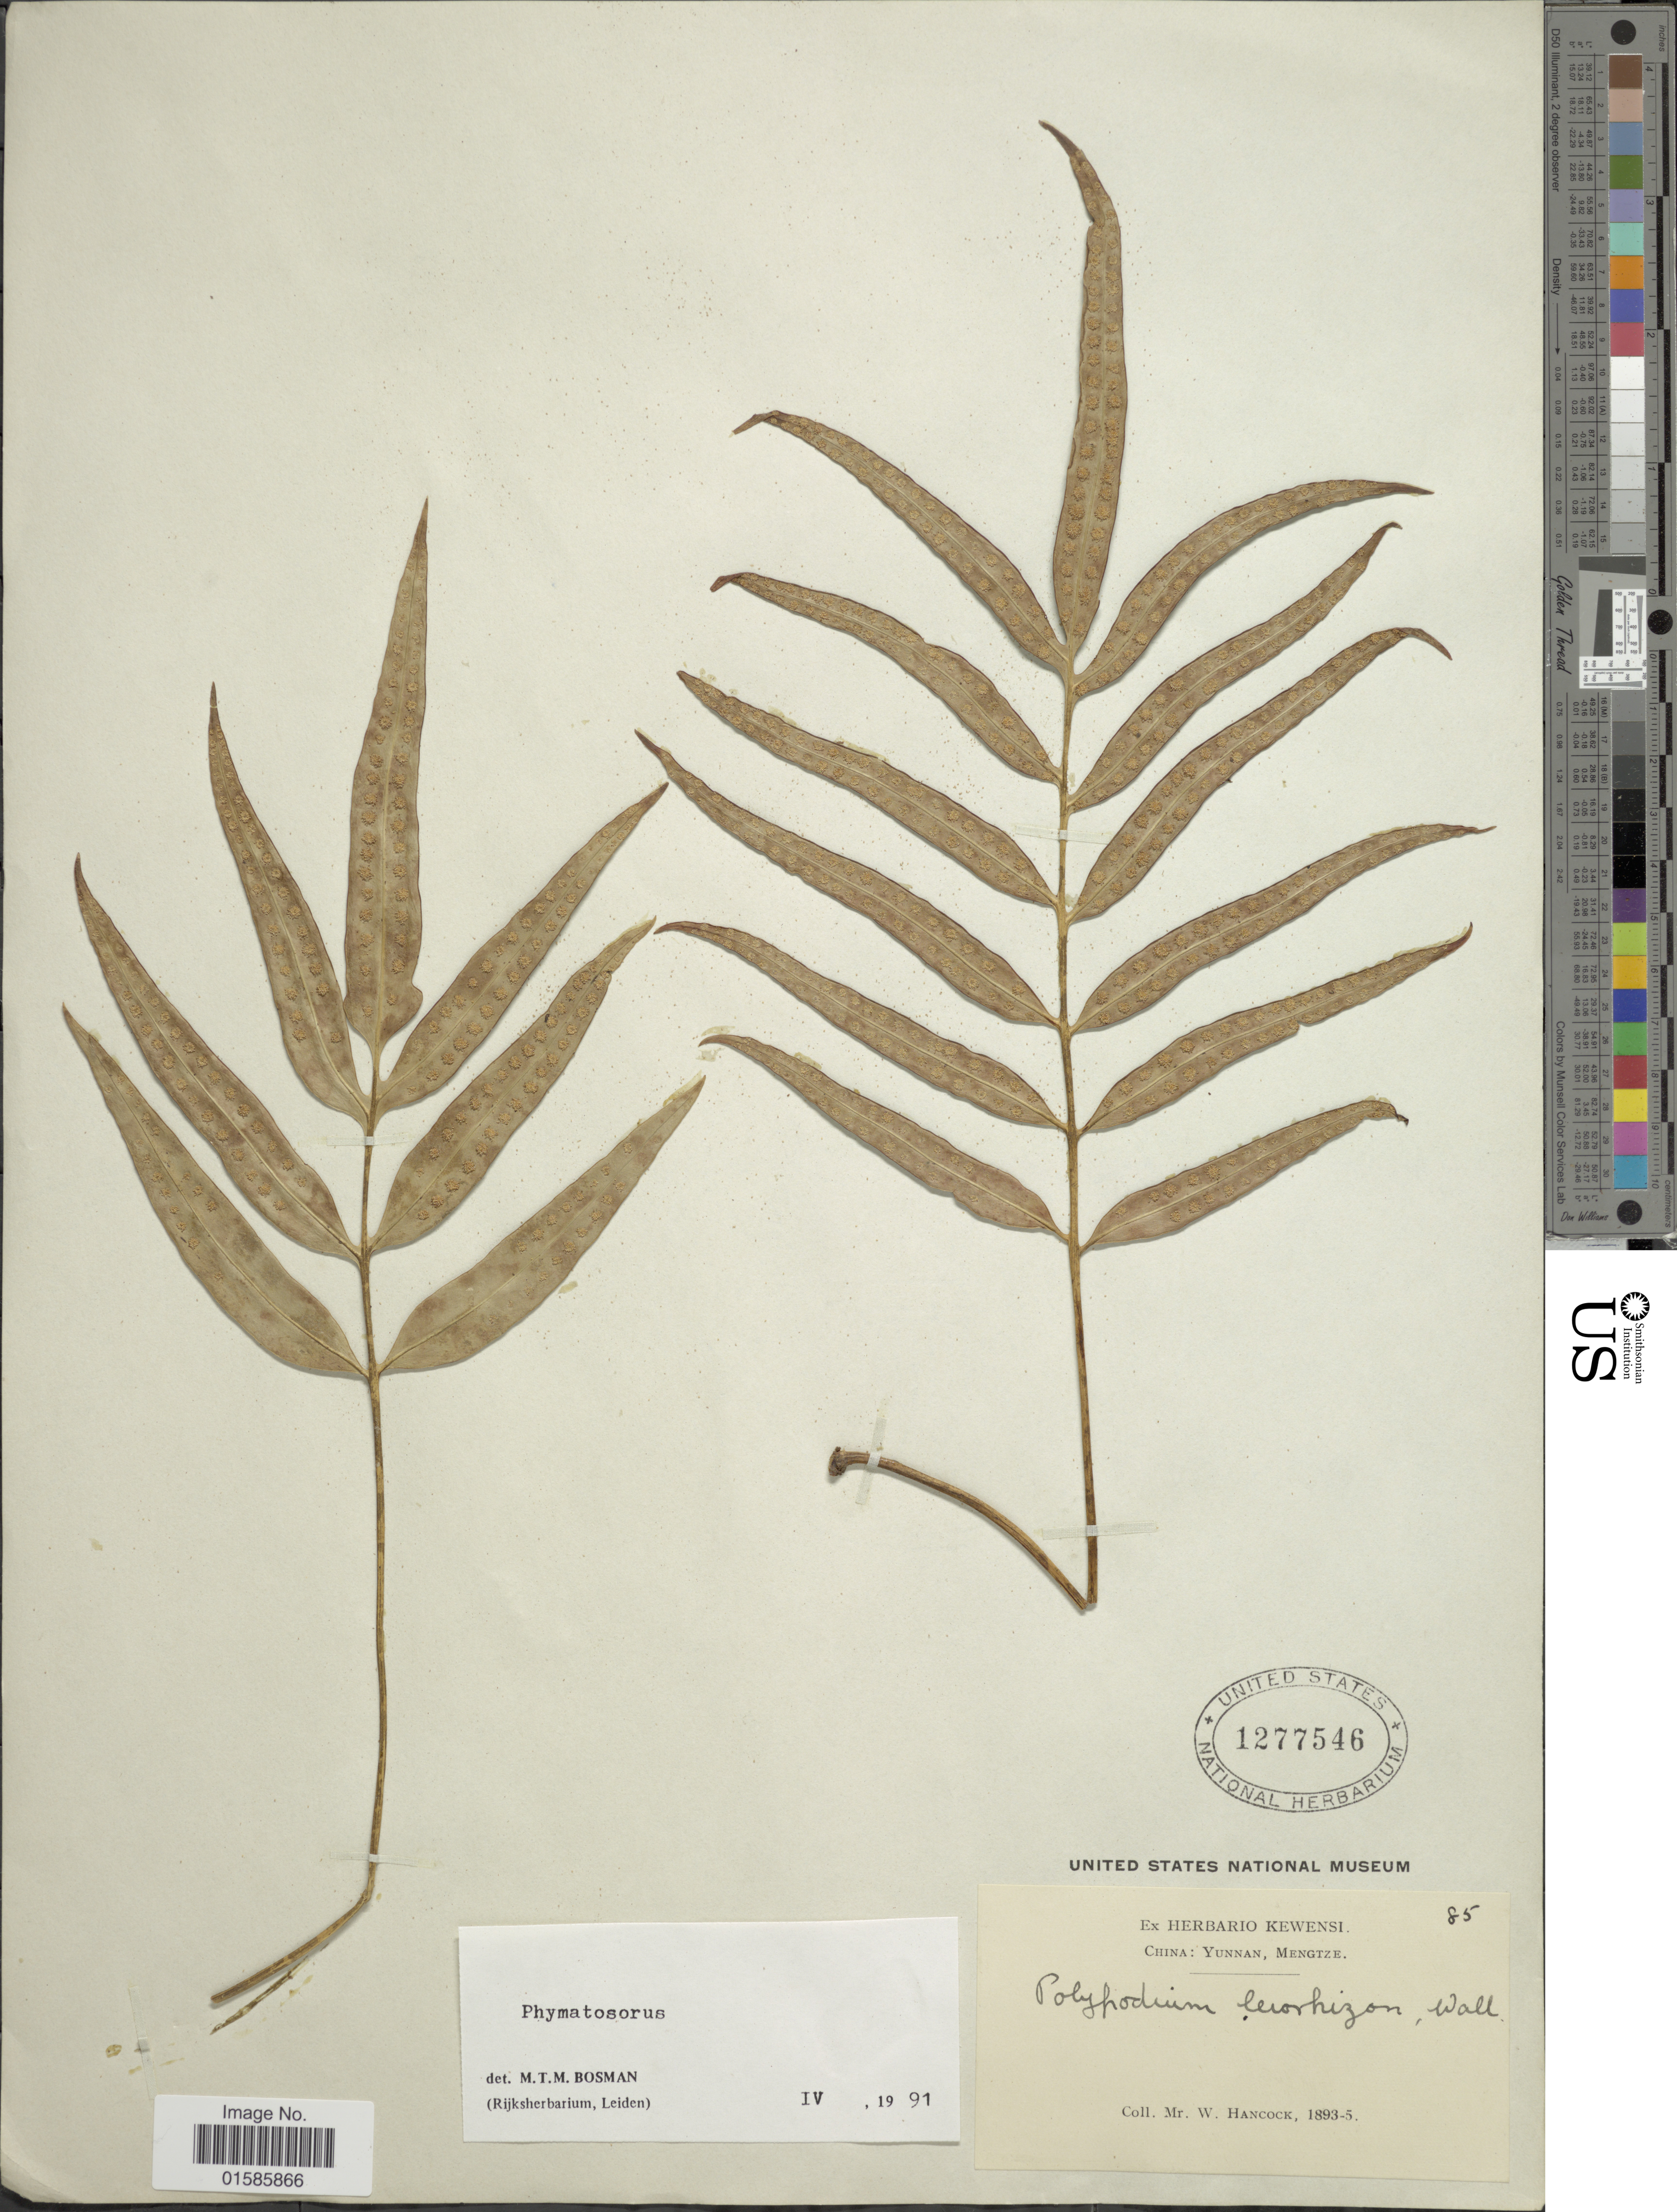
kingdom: Plantae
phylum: Tracheophyta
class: Polypodiopsida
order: Polypodiales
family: Polypodiaceae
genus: Microsorum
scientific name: Microsorum lucidum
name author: (Roxb. ex Griff.) Copel.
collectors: W. Hancock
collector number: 85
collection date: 1893/1895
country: China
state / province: Yunnan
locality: Mengtze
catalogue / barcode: US 1277546